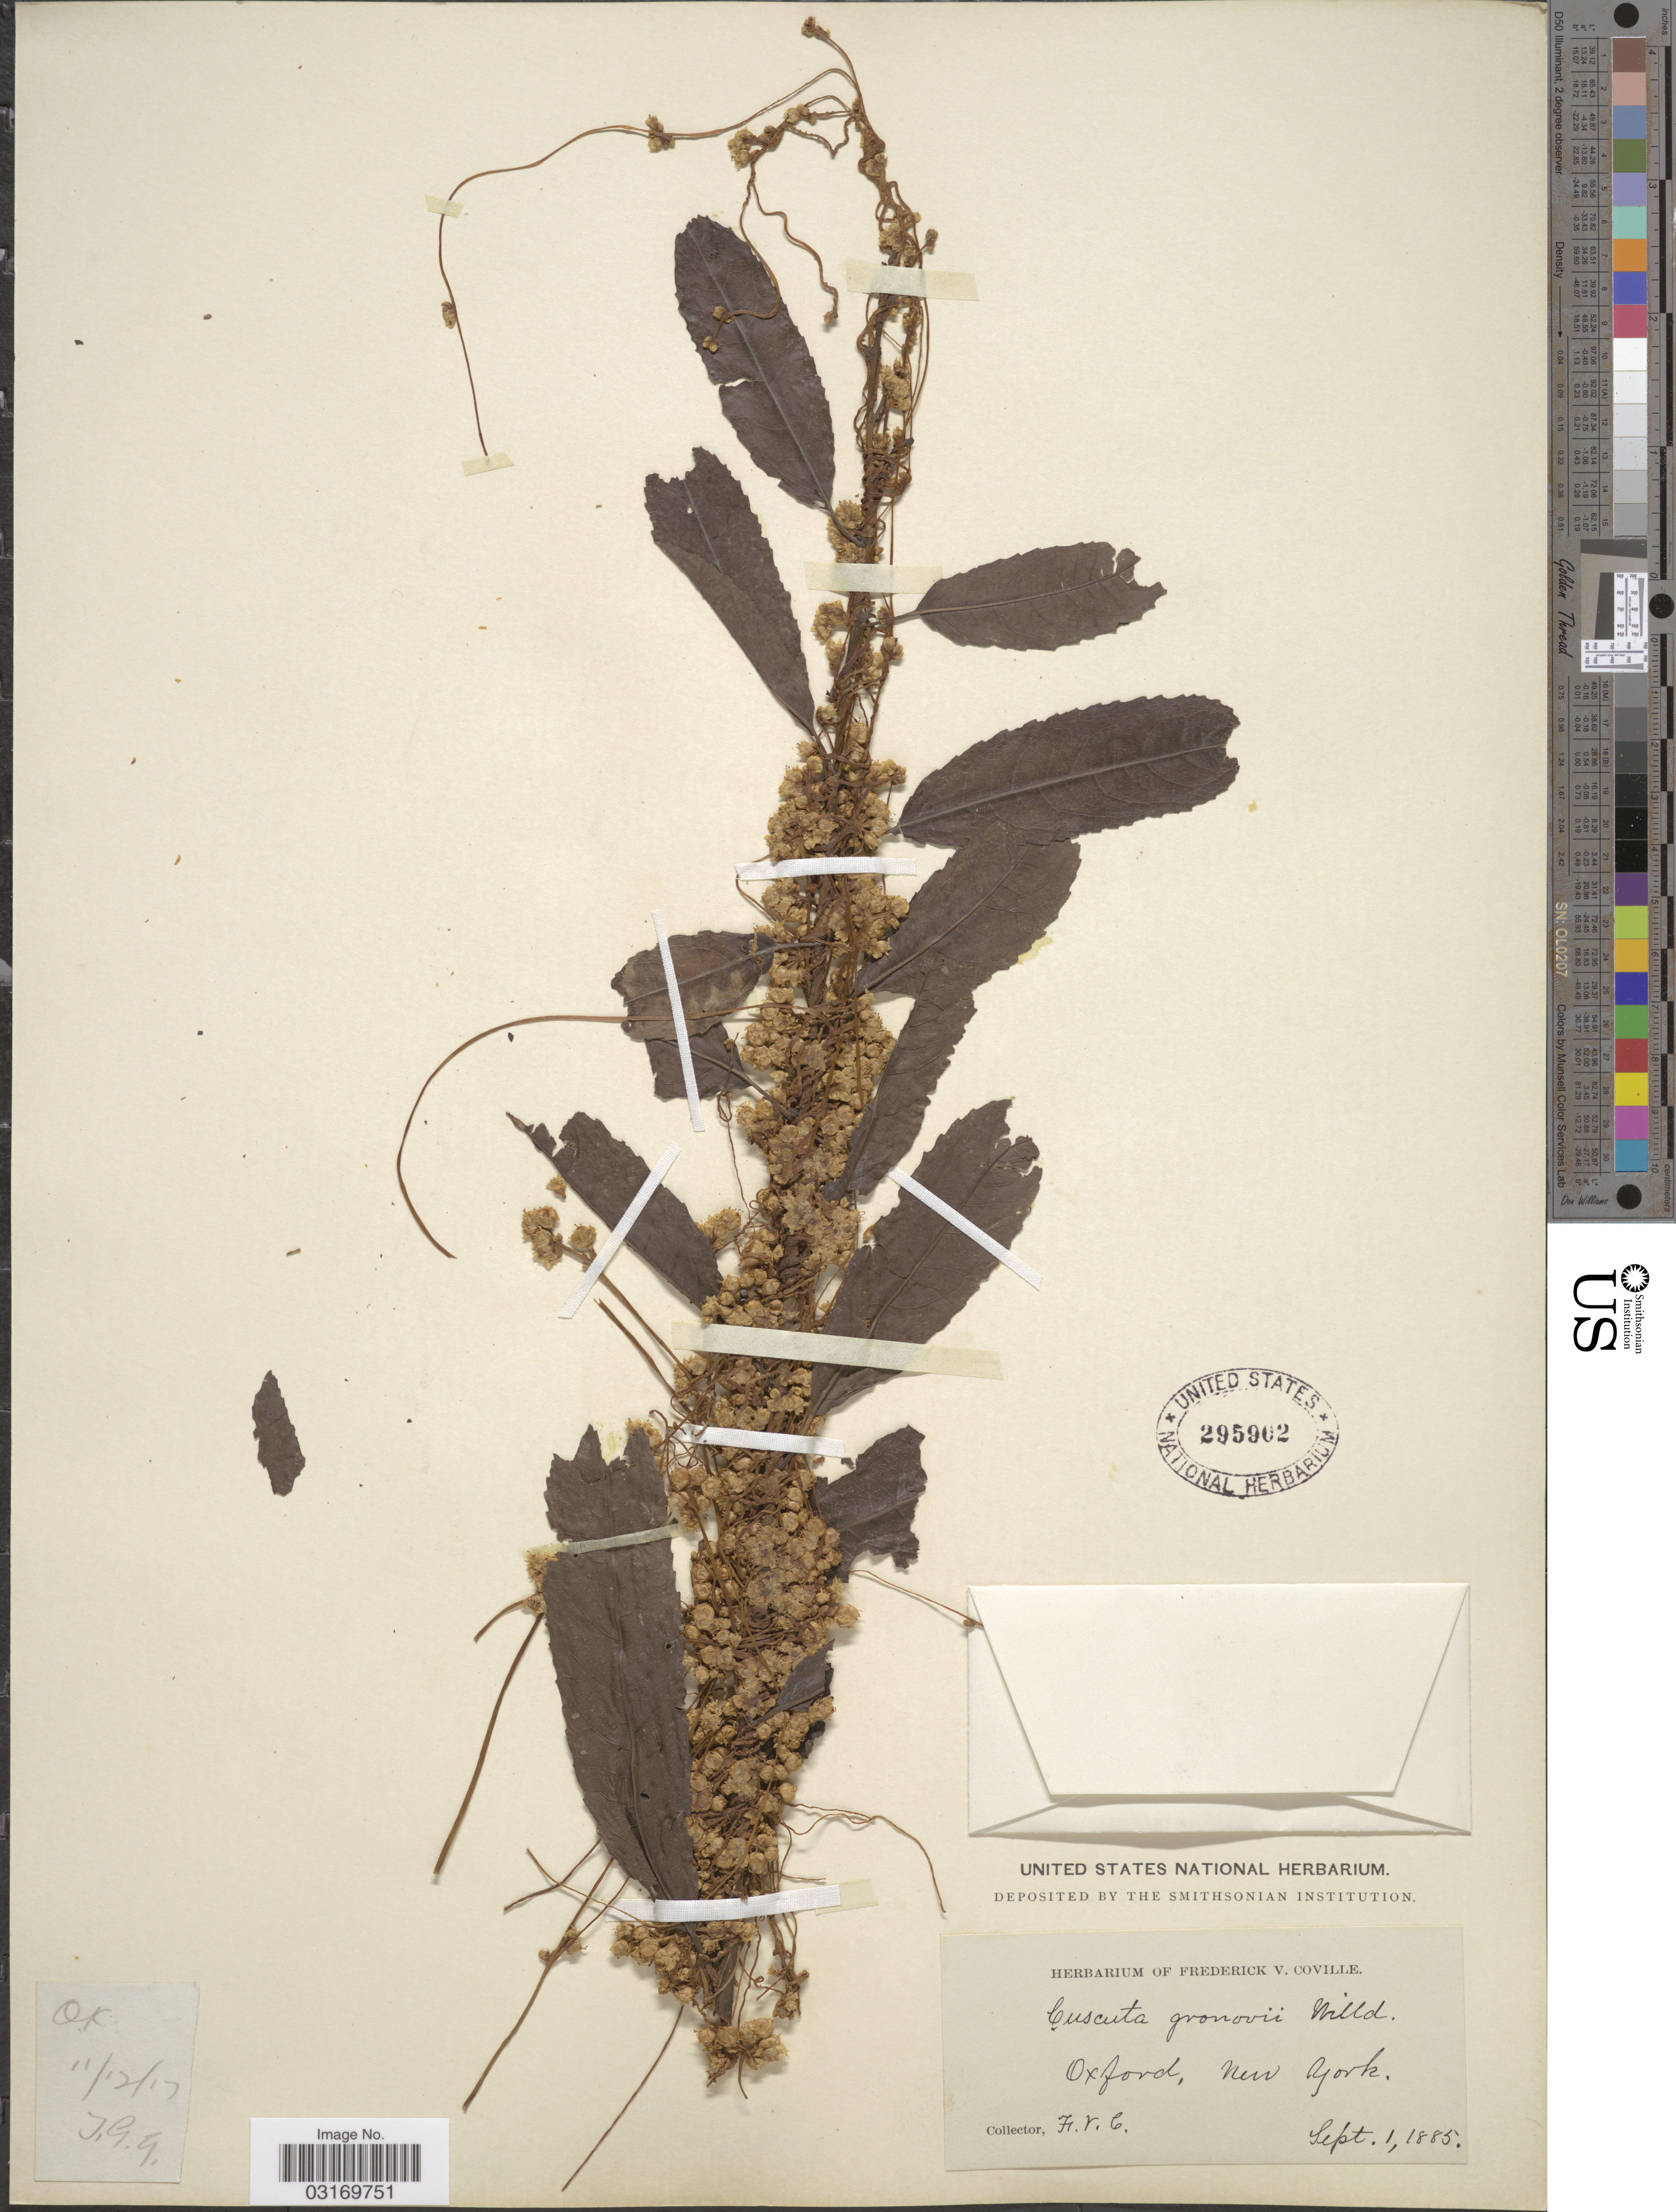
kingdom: Plantae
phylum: Tracheophyta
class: Magnoliopsida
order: Solanales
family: Convolvulaceae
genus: Cuscuta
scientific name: Cuscuta gronovii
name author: Willd. ex Schult.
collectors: F. V. Coville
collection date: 1885-09-01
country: United States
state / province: New York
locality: Oxford.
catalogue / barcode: US 295902